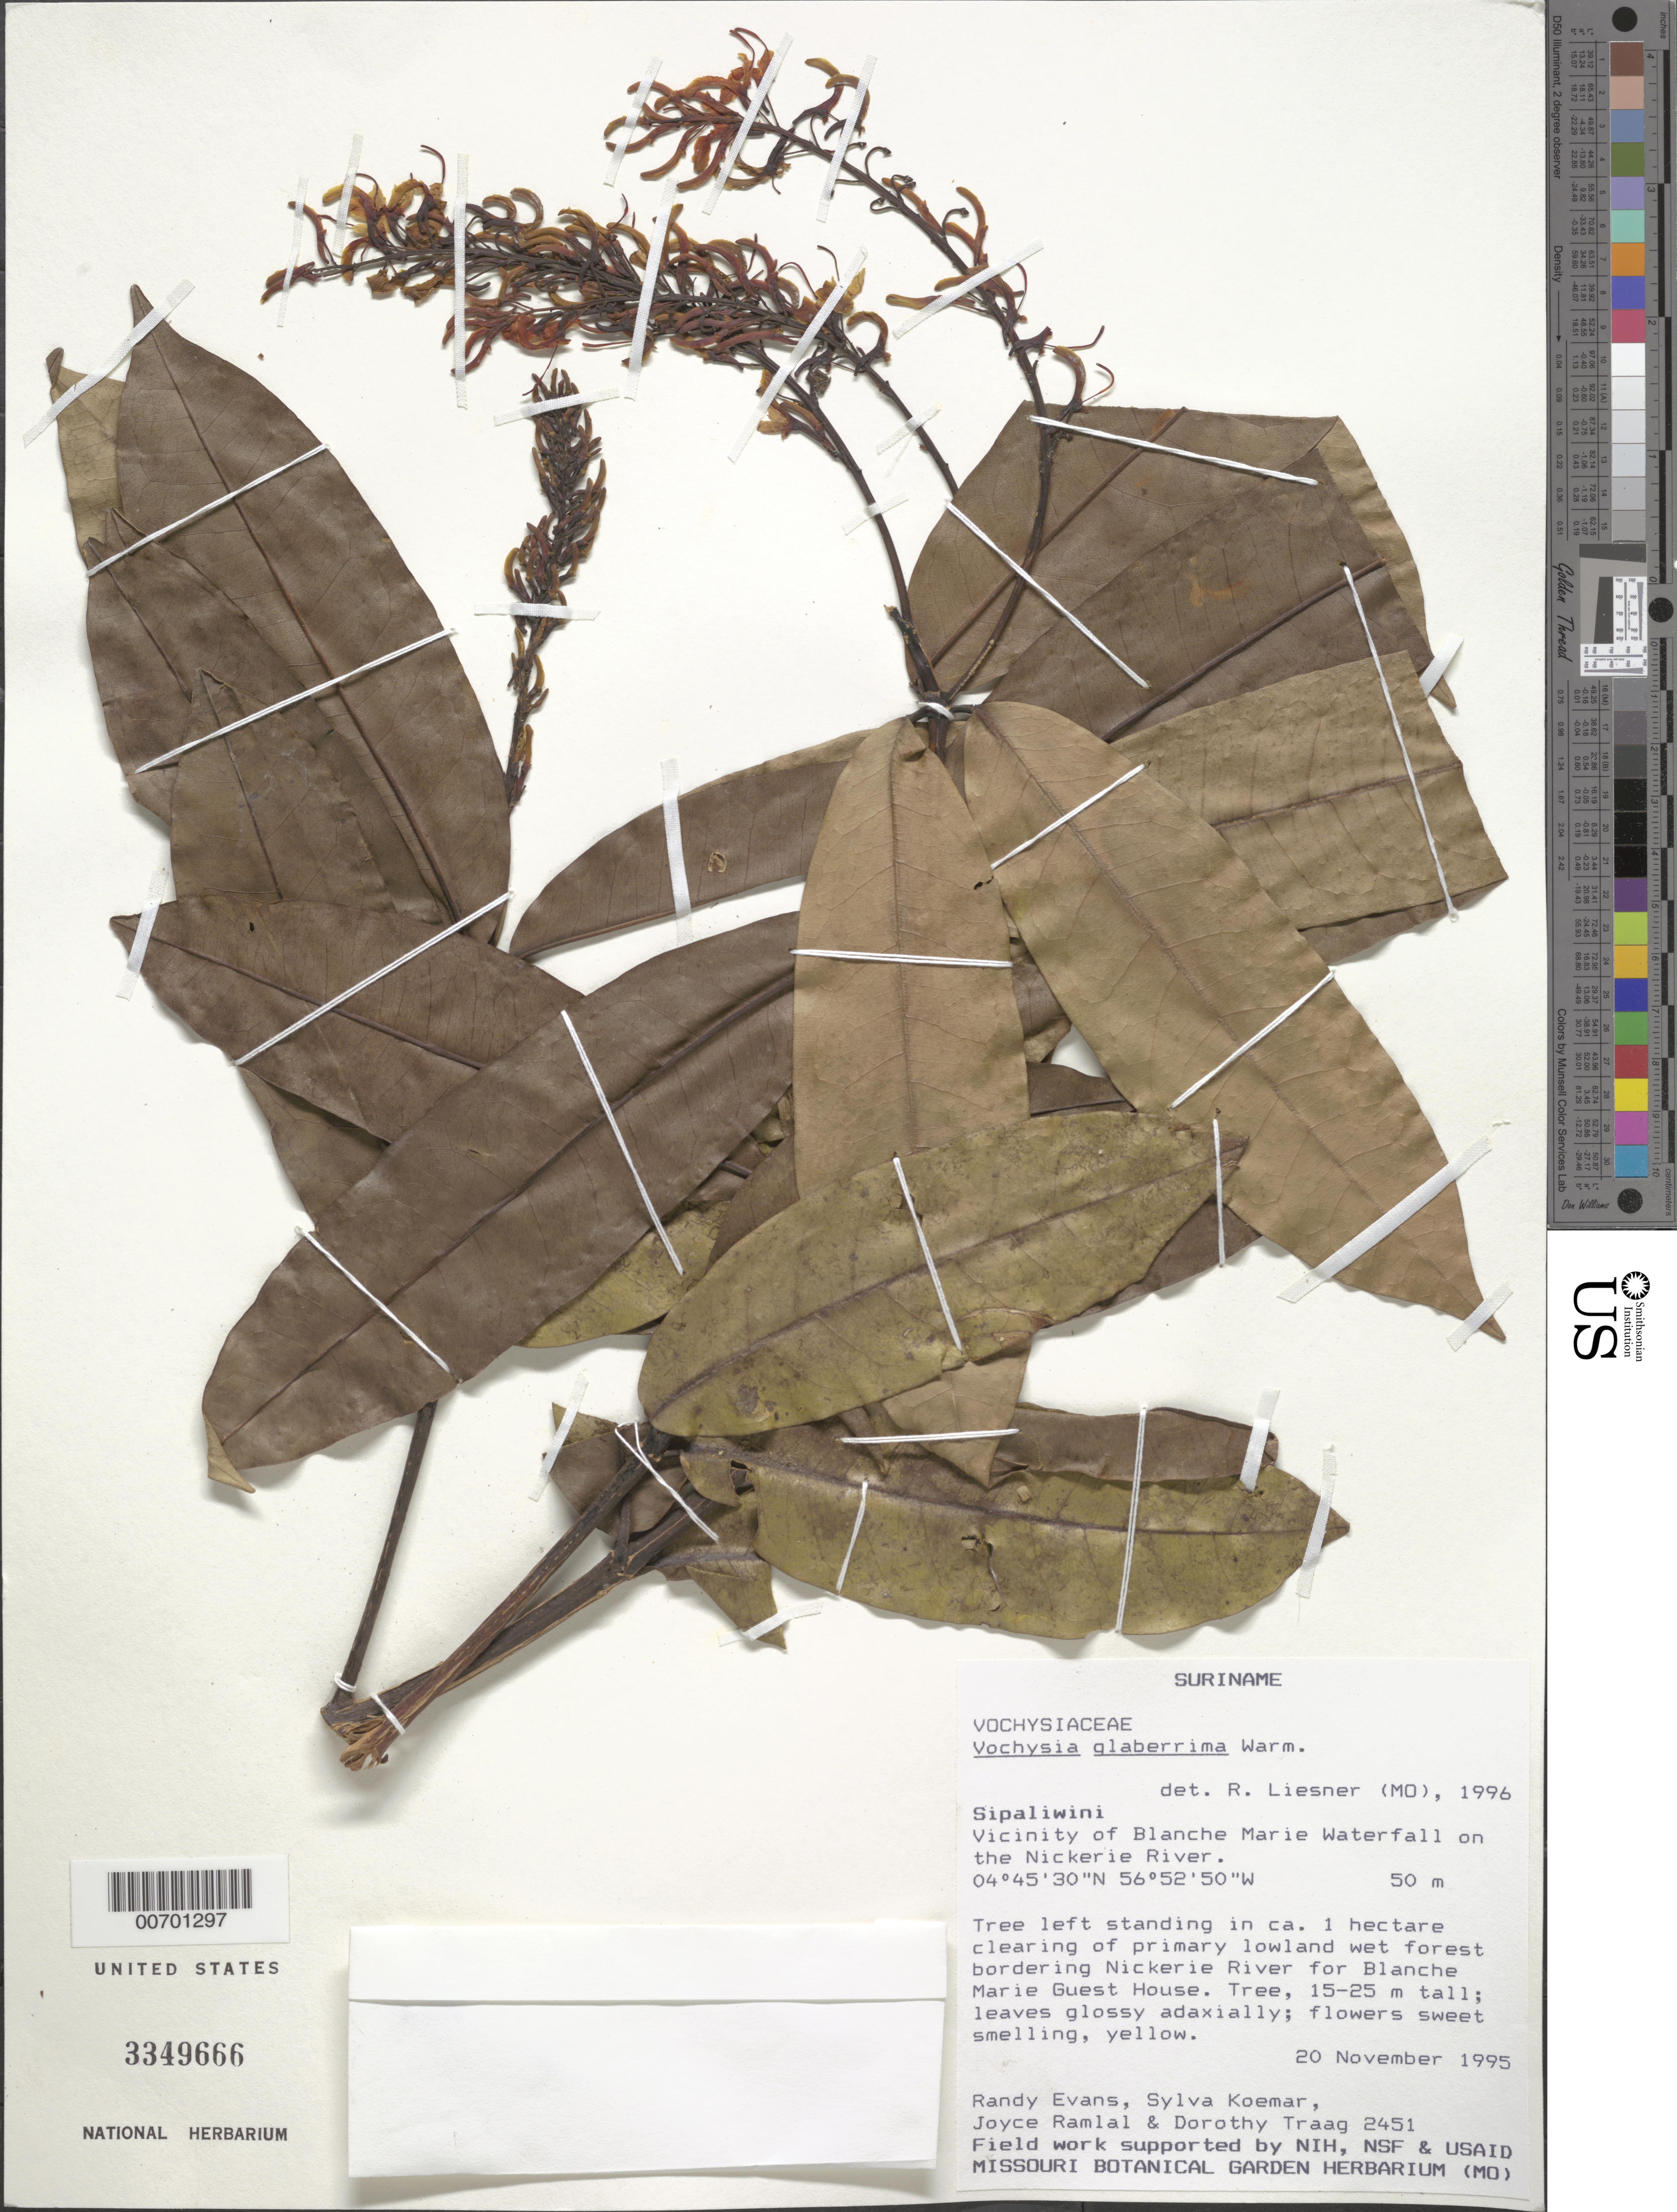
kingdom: Plantae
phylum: Tracheophyta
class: Magnoliopsida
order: Myrtales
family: Vochysiaceae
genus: Vochysia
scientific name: Vochysia glaberrima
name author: Warm.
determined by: Liesner, R. L.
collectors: R. Evans, S. Koemar, J. Ramlal & D. Traag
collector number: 2451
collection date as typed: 20-Nov-95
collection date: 1995-11-20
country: Suriname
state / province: Sipaliwini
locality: Blanche Marie Waterfall, vic., on Nickerie R.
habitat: Tree left standing in ca. 1 hectare clearing of primary lowland wet forest bordering Nickerie River for Blanche Marie Guest House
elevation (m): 50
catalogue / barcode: US 3349666